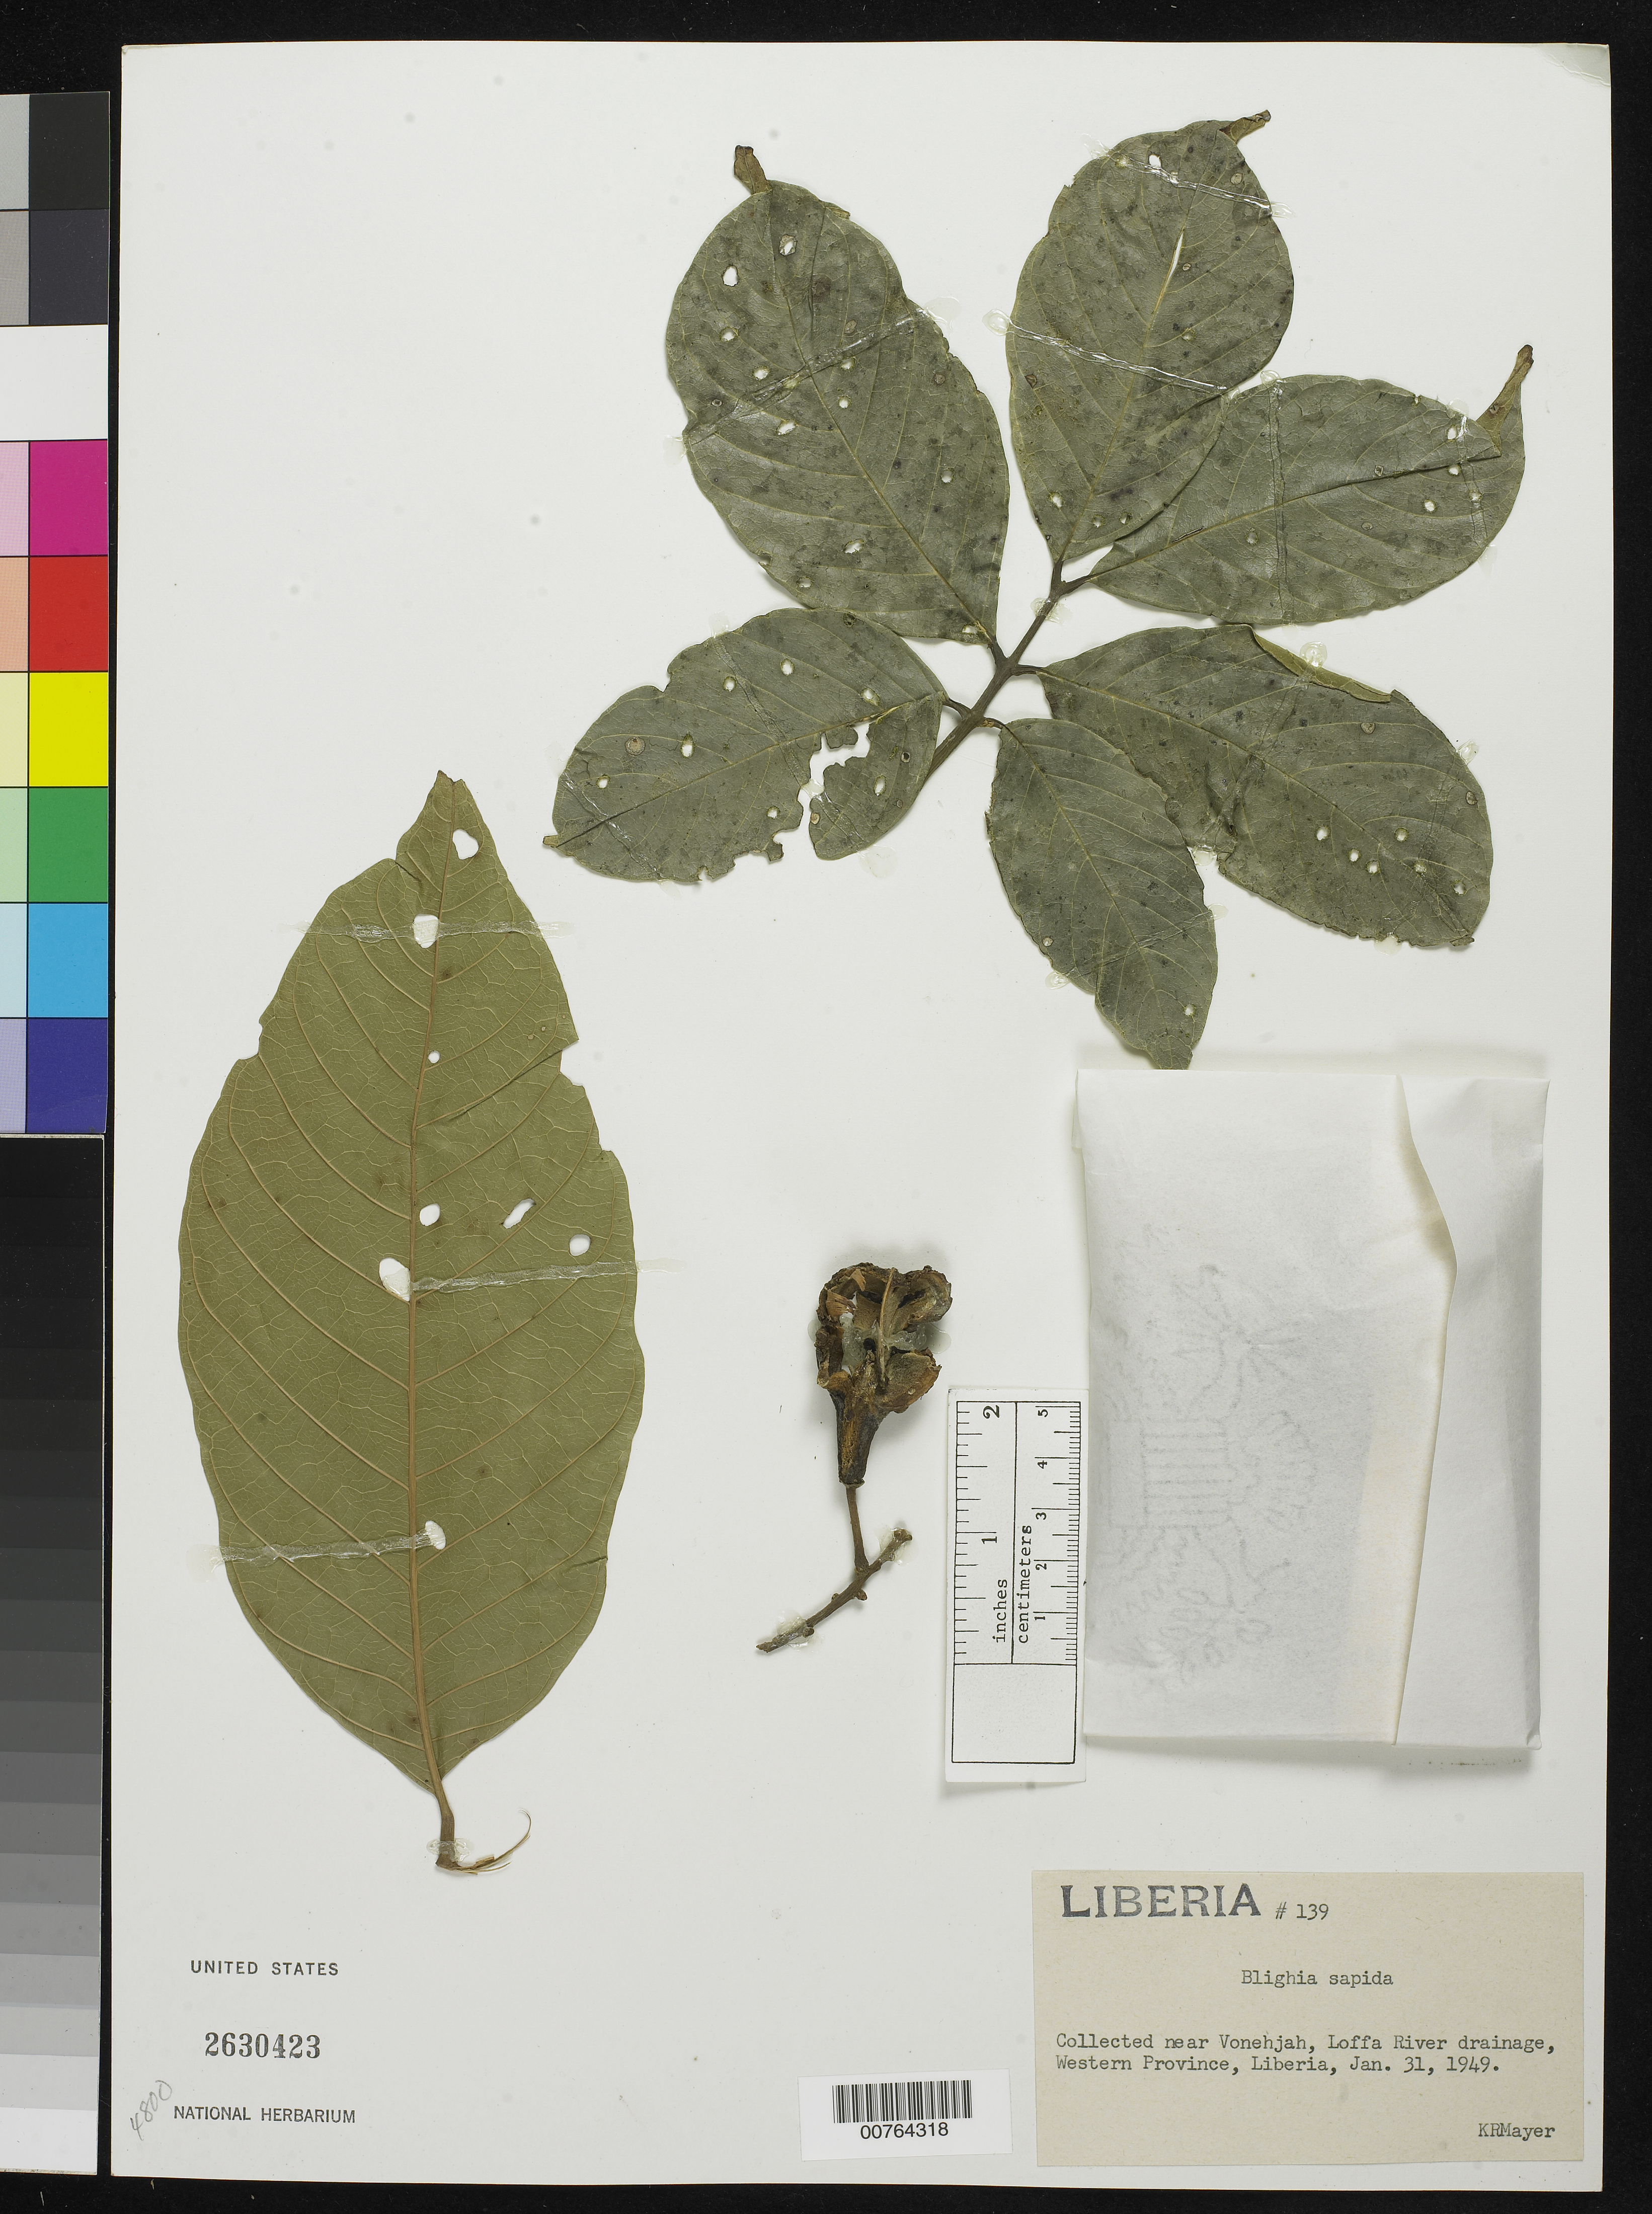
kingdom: Plantae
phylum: Tracheophyta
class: Magnoliopsida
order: Sapindales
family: Sapindaceae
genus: Blighia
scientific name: Blighia sapida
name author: K.D. Koenig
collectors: K. R. Mayer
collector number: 139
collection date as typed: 31 Jan 1949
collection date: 1949-01-31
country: Liberia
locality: Western Province: Loffa River drainage, near Vonehjah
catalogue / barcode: US 2630423